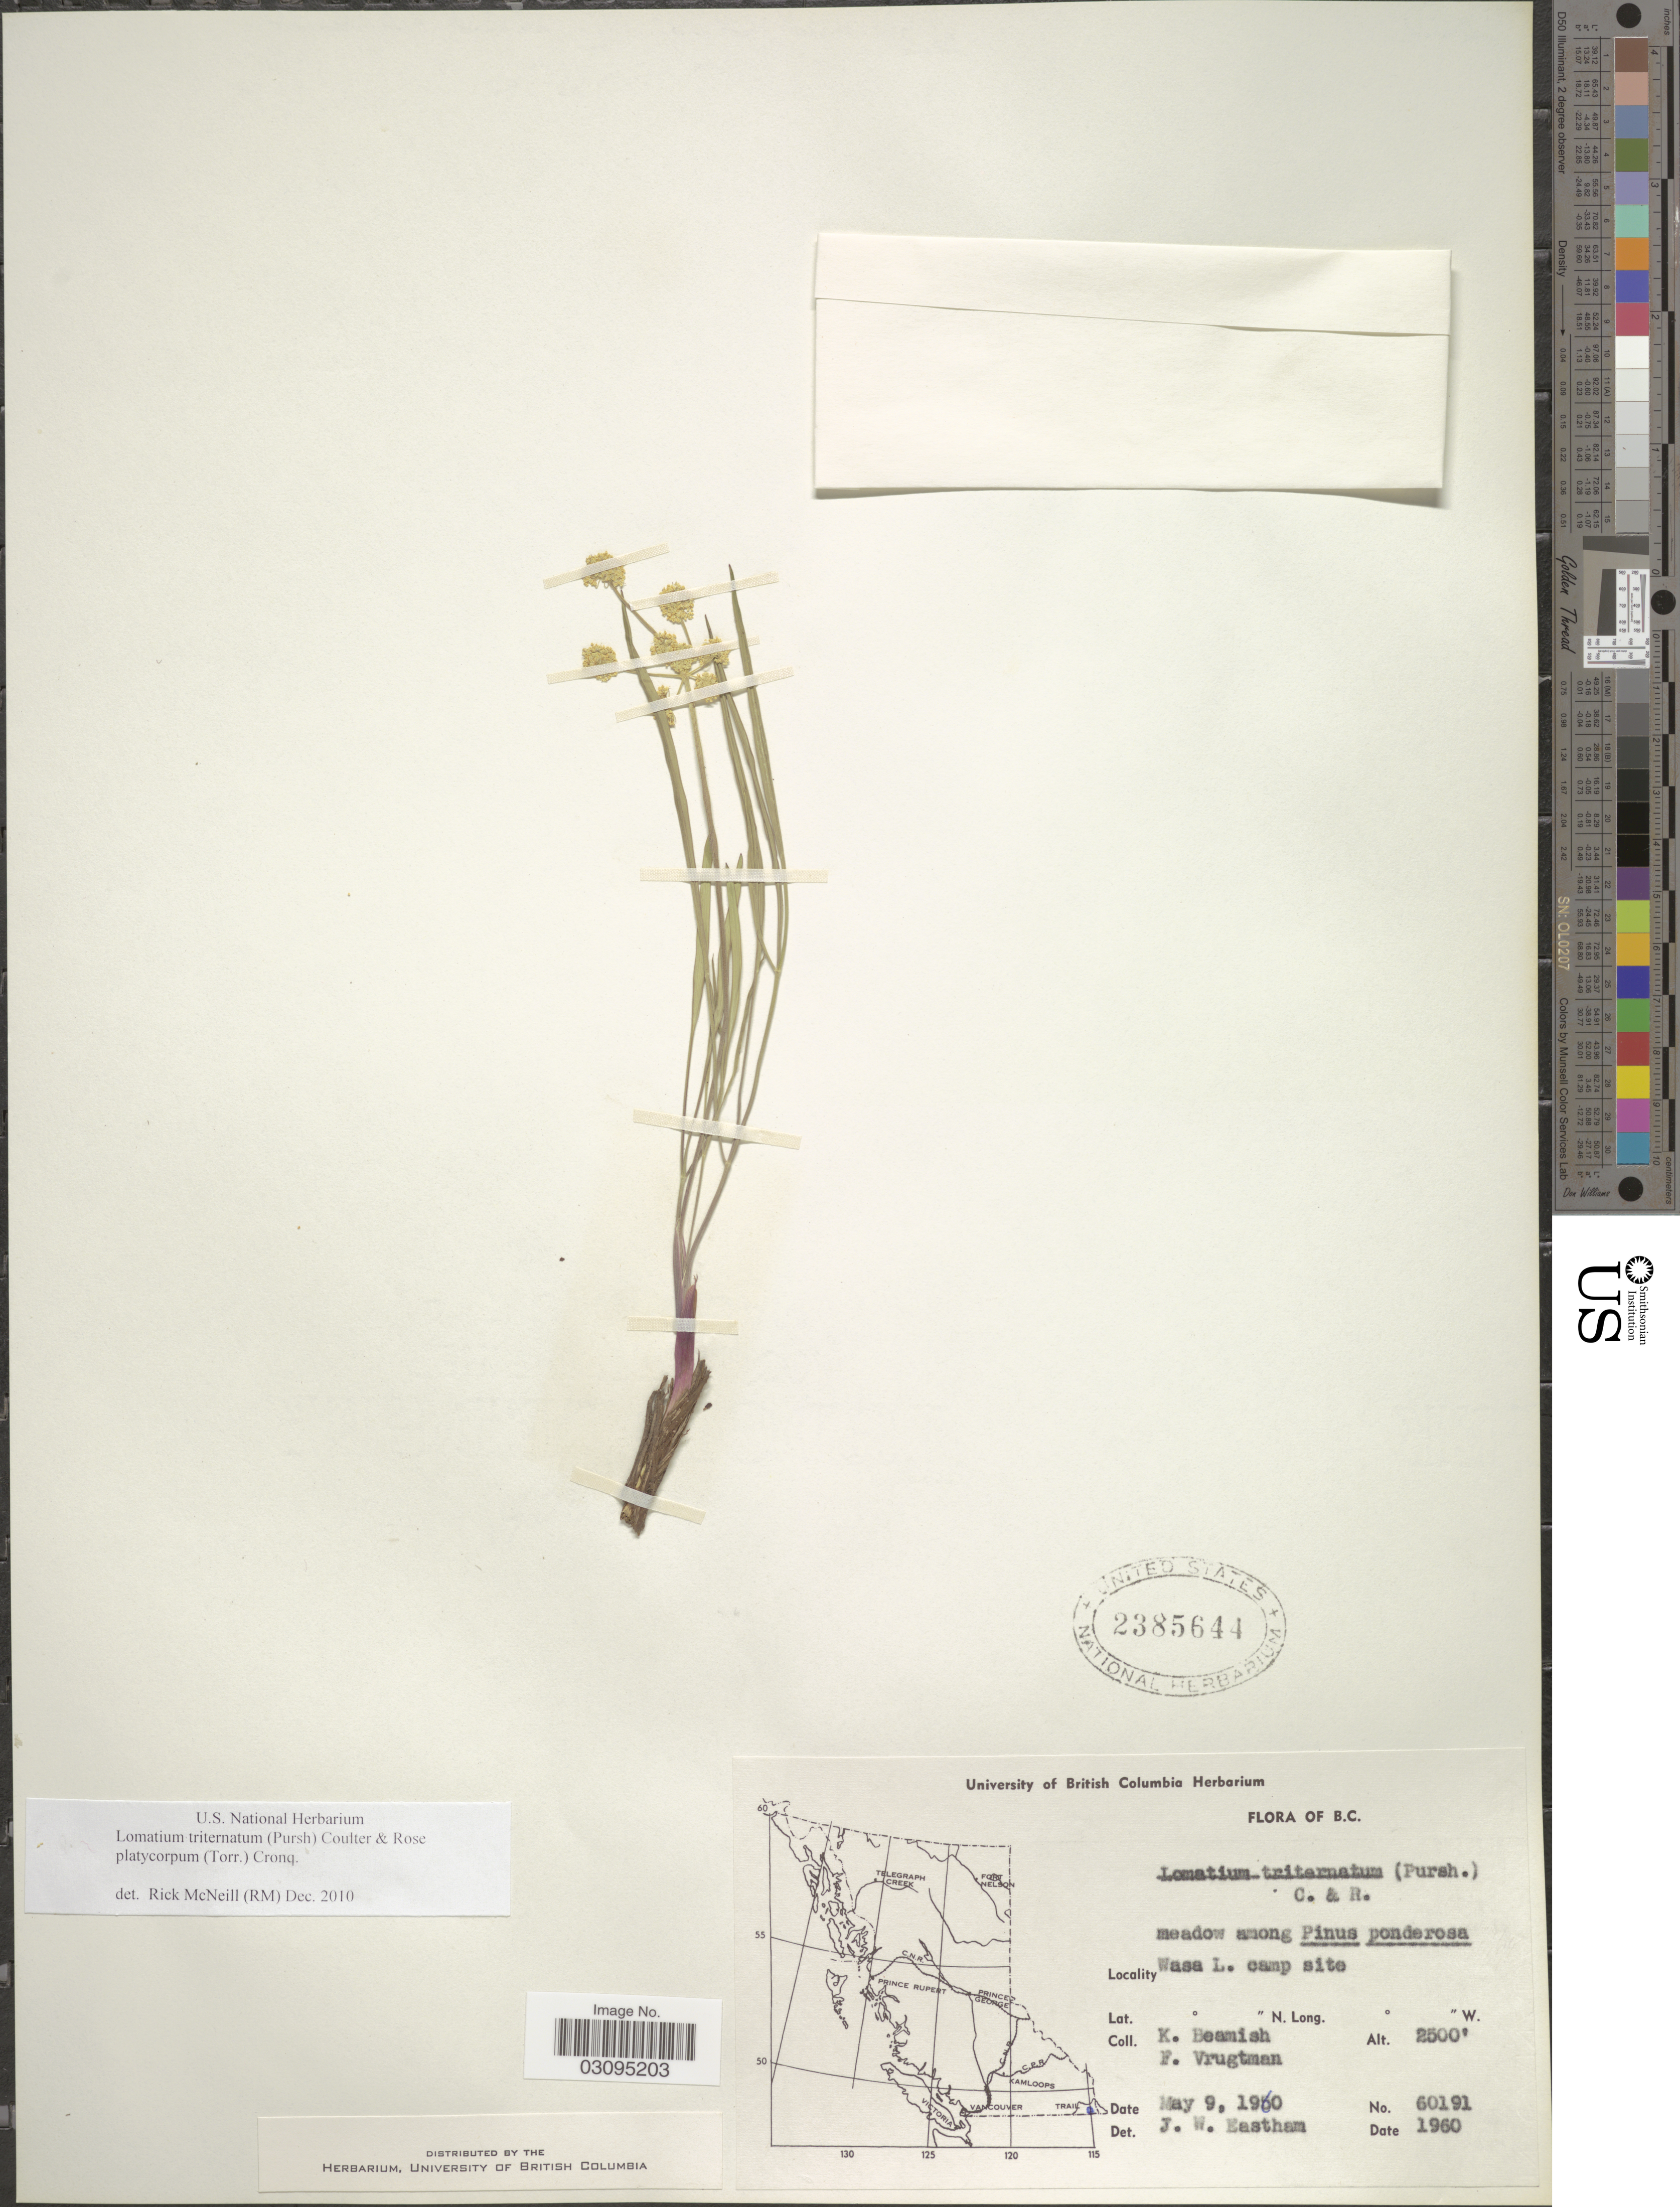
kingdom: Plantae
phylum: Tracheophyta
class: Magnoliopsida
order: Apiales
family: Apiaceae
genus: Lomatium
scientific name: Lomatium triternatum var. platycarpum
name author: (Torr.) B. Boivin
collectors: K. Beamish & F. Vrugtman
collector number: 60191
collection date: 1960-05-09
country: Canada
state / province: British Columbia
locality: Wasa L. camp site.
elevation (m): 762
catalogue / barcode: US 2385644